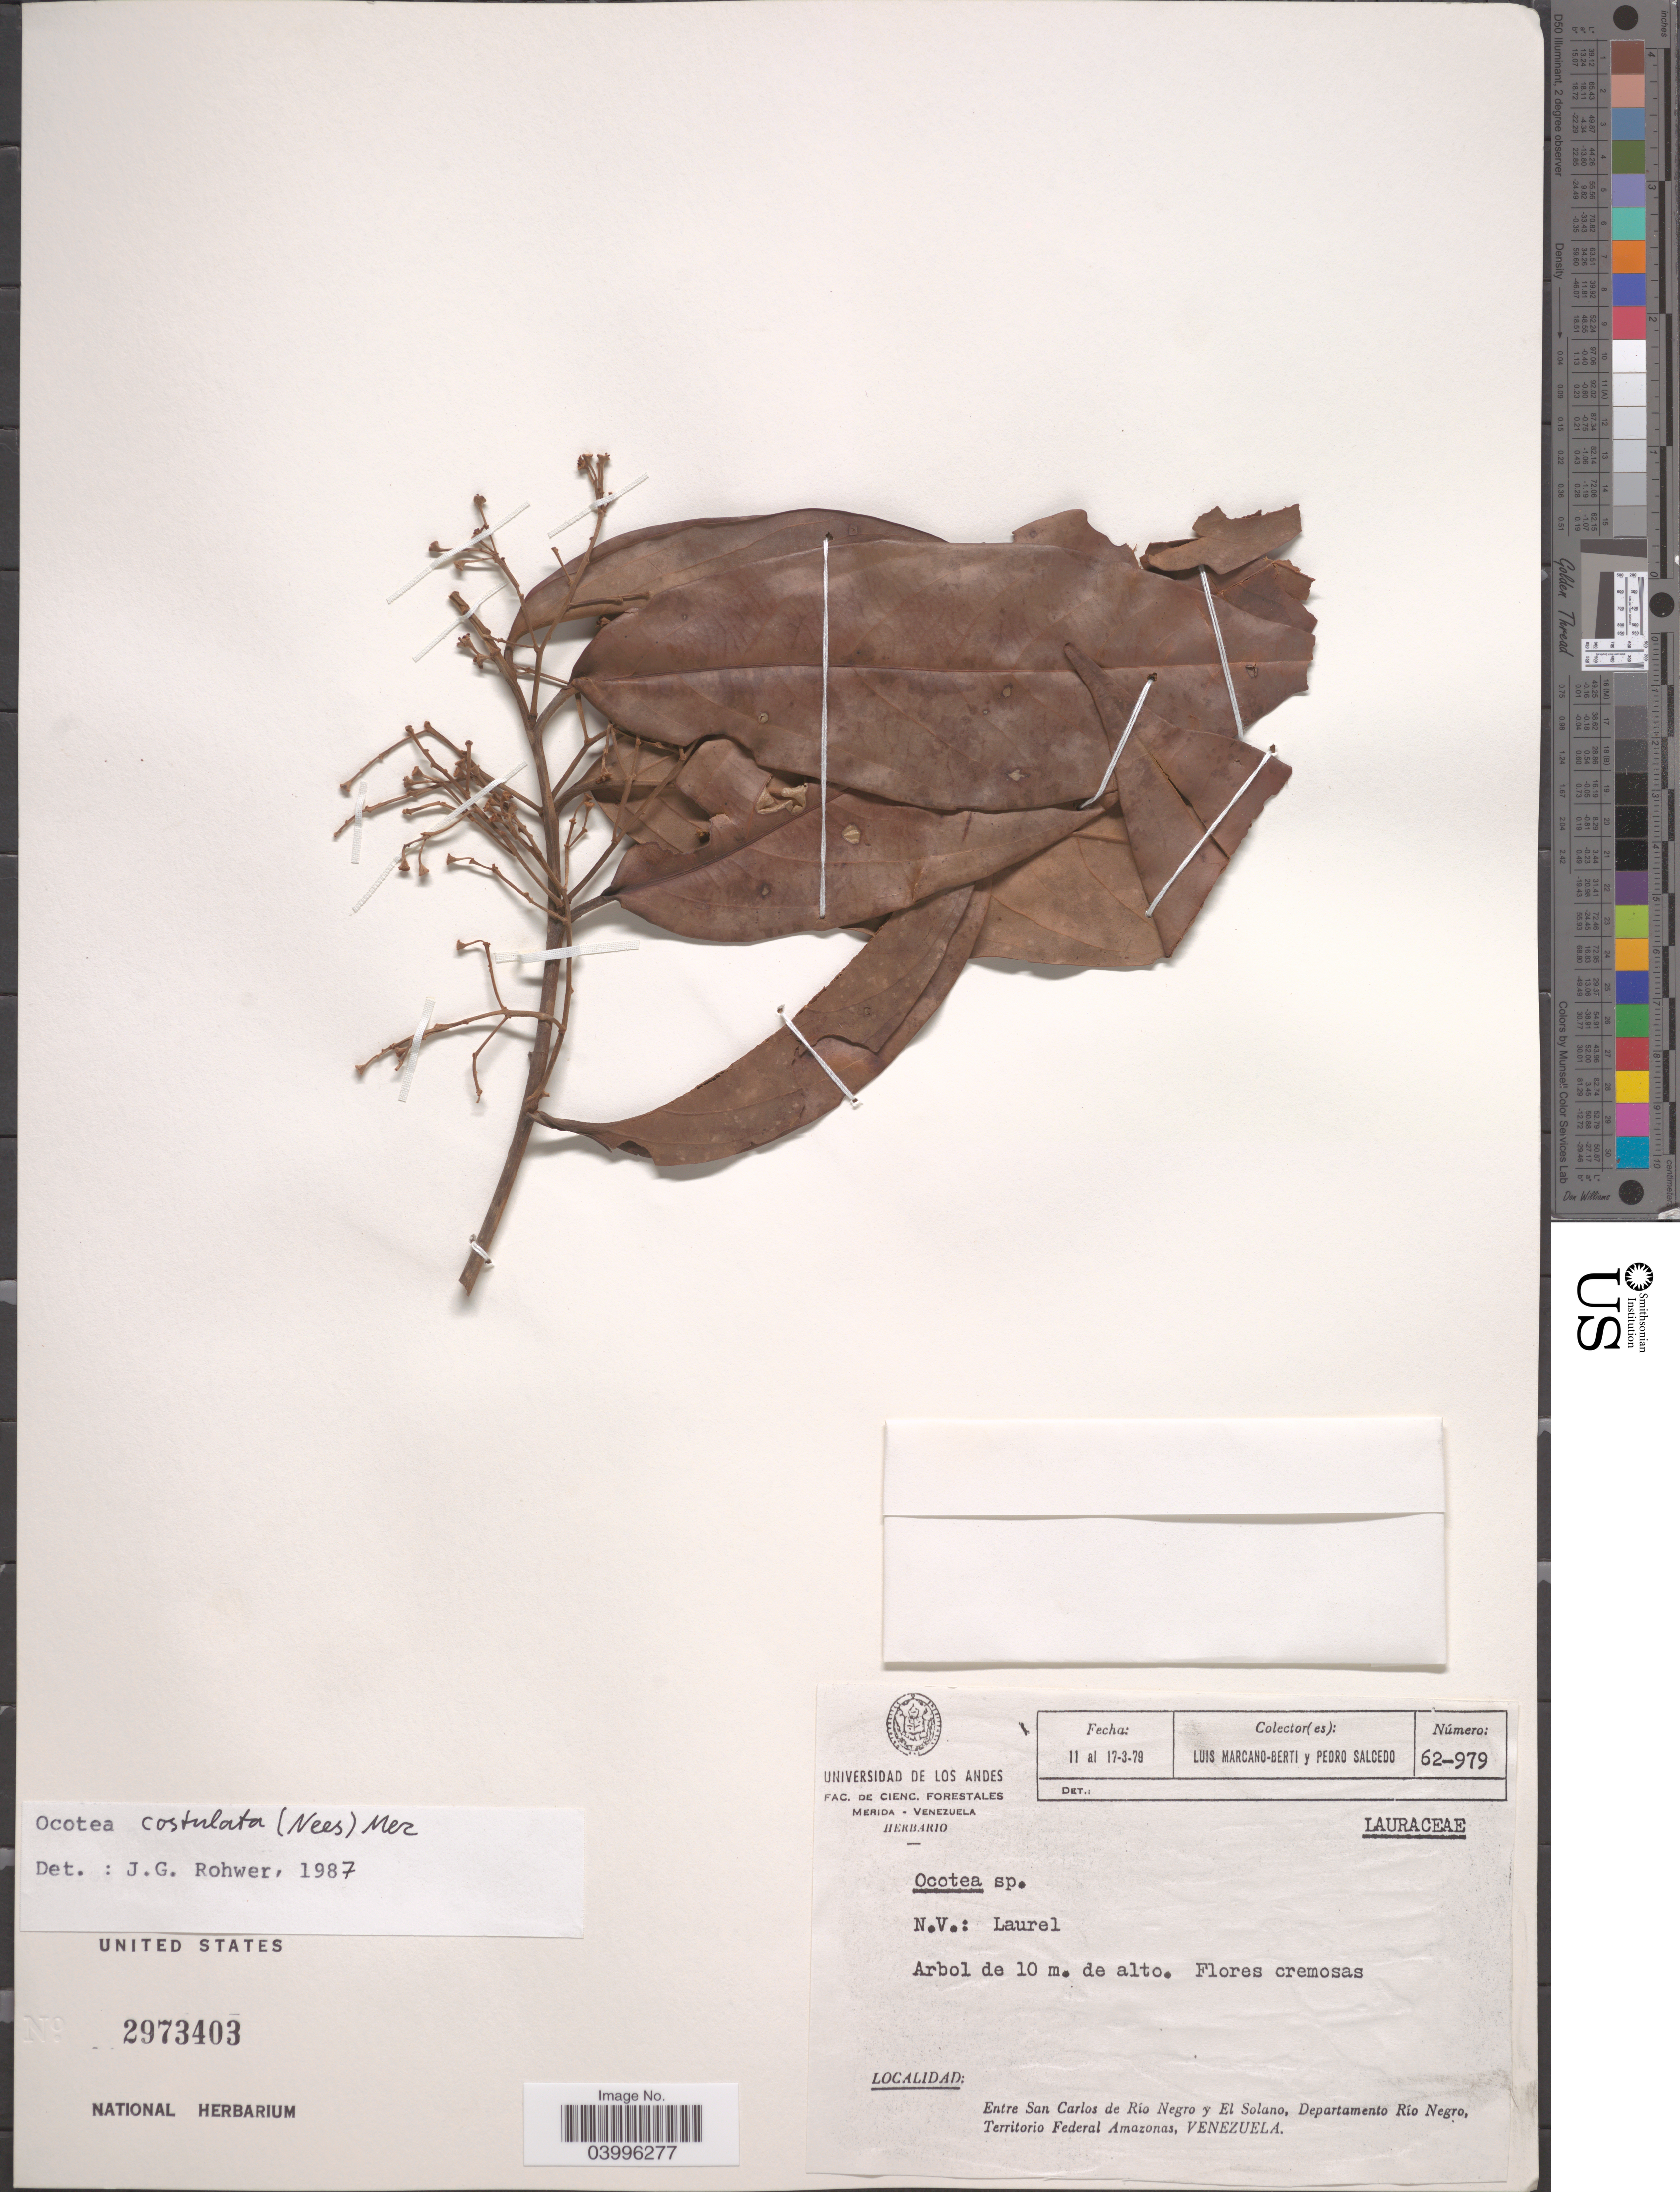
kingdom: Plantae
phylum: Tracheophyta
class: Magnoliopsida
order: Laurales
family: Lauraceae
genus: Ocotea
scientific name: Ocotea costulata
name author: (Nees) Mez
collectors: L. Marcano-Berti & P. Salcedo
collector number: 62-979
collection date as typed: Transcribed d/m/y: 11/3/79 to 17/3/79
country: Venezuela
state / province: Amazonas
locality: Entre San Carlos de Río Negro y El Solano, Departamento Río Negro, Territorio Federal Amazonas.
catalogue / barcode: US 2973403